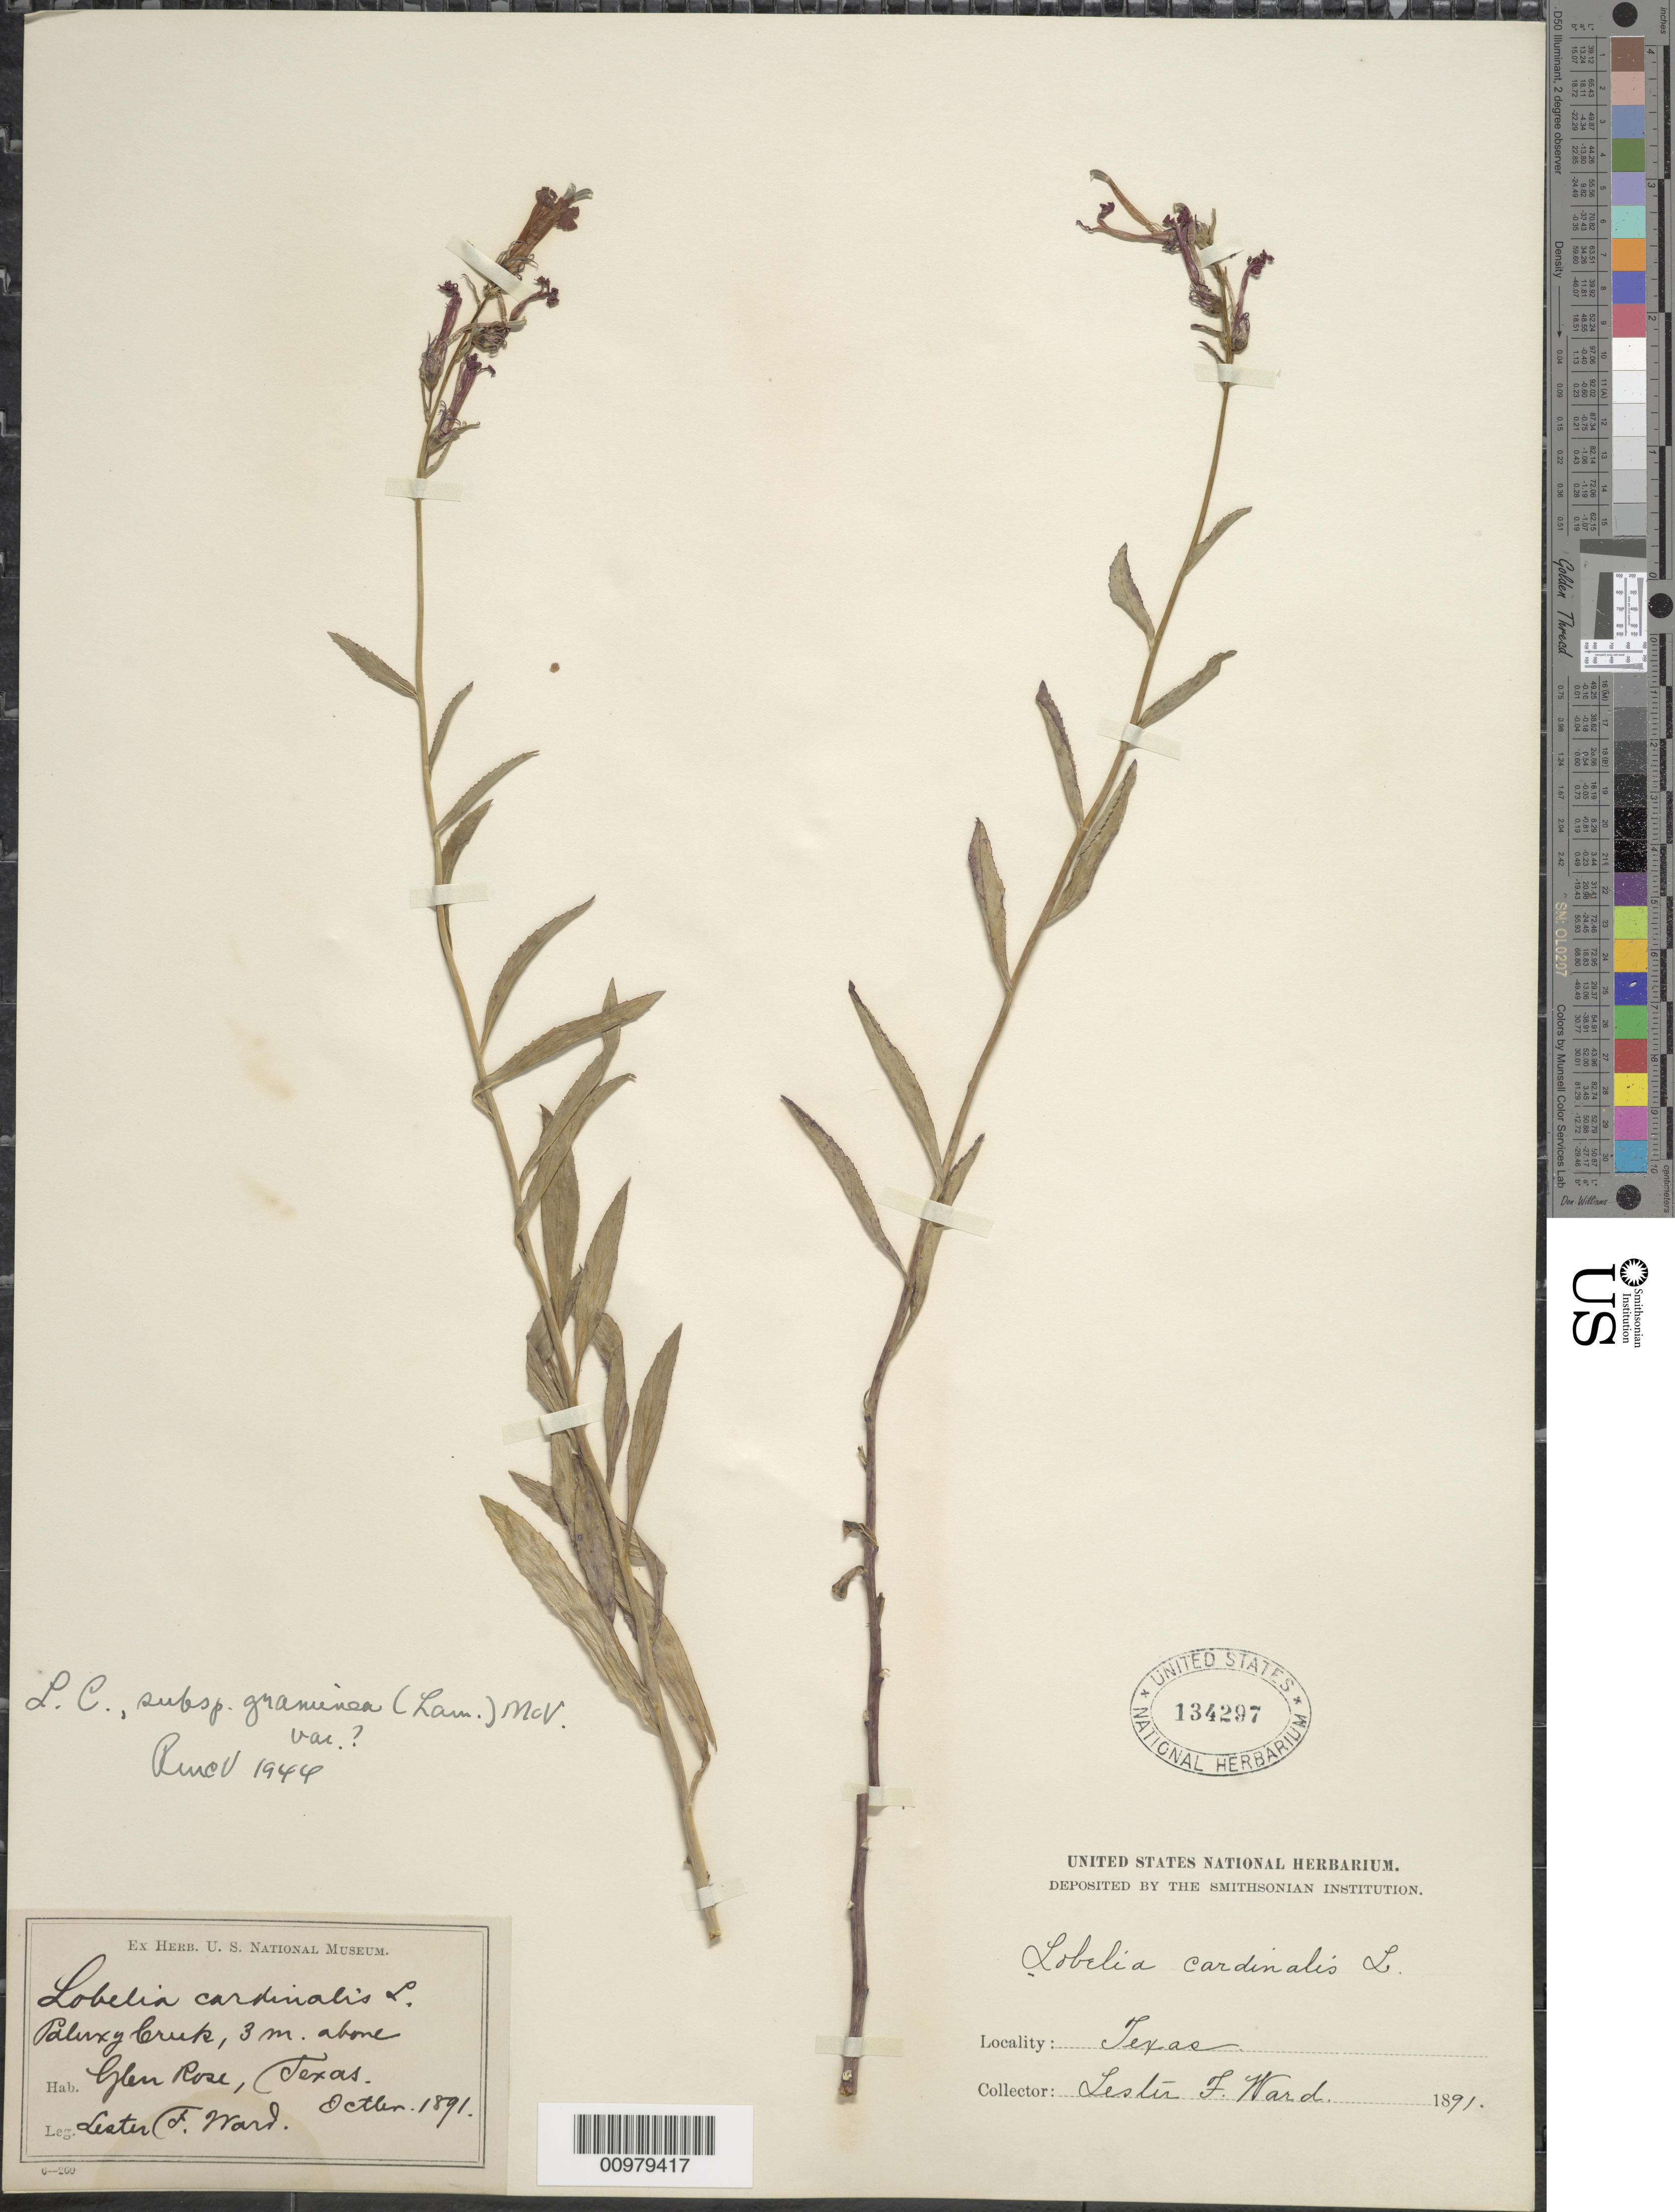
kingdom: Plantae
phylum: Tracheophyta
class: Magnoliopsida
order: Asterales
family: Campanulaceae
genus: Lobelia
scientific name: Lobelia cardinalis var. pseudosplendens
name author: McVaugh in Woodson & Schery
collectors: L. F. Ward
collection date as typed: Oct 1891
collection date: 1891-10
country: United States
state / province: Texas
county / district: Somervell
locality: Glen Rose, Paluxy Creek, 3 m. above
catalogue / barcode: US 134297